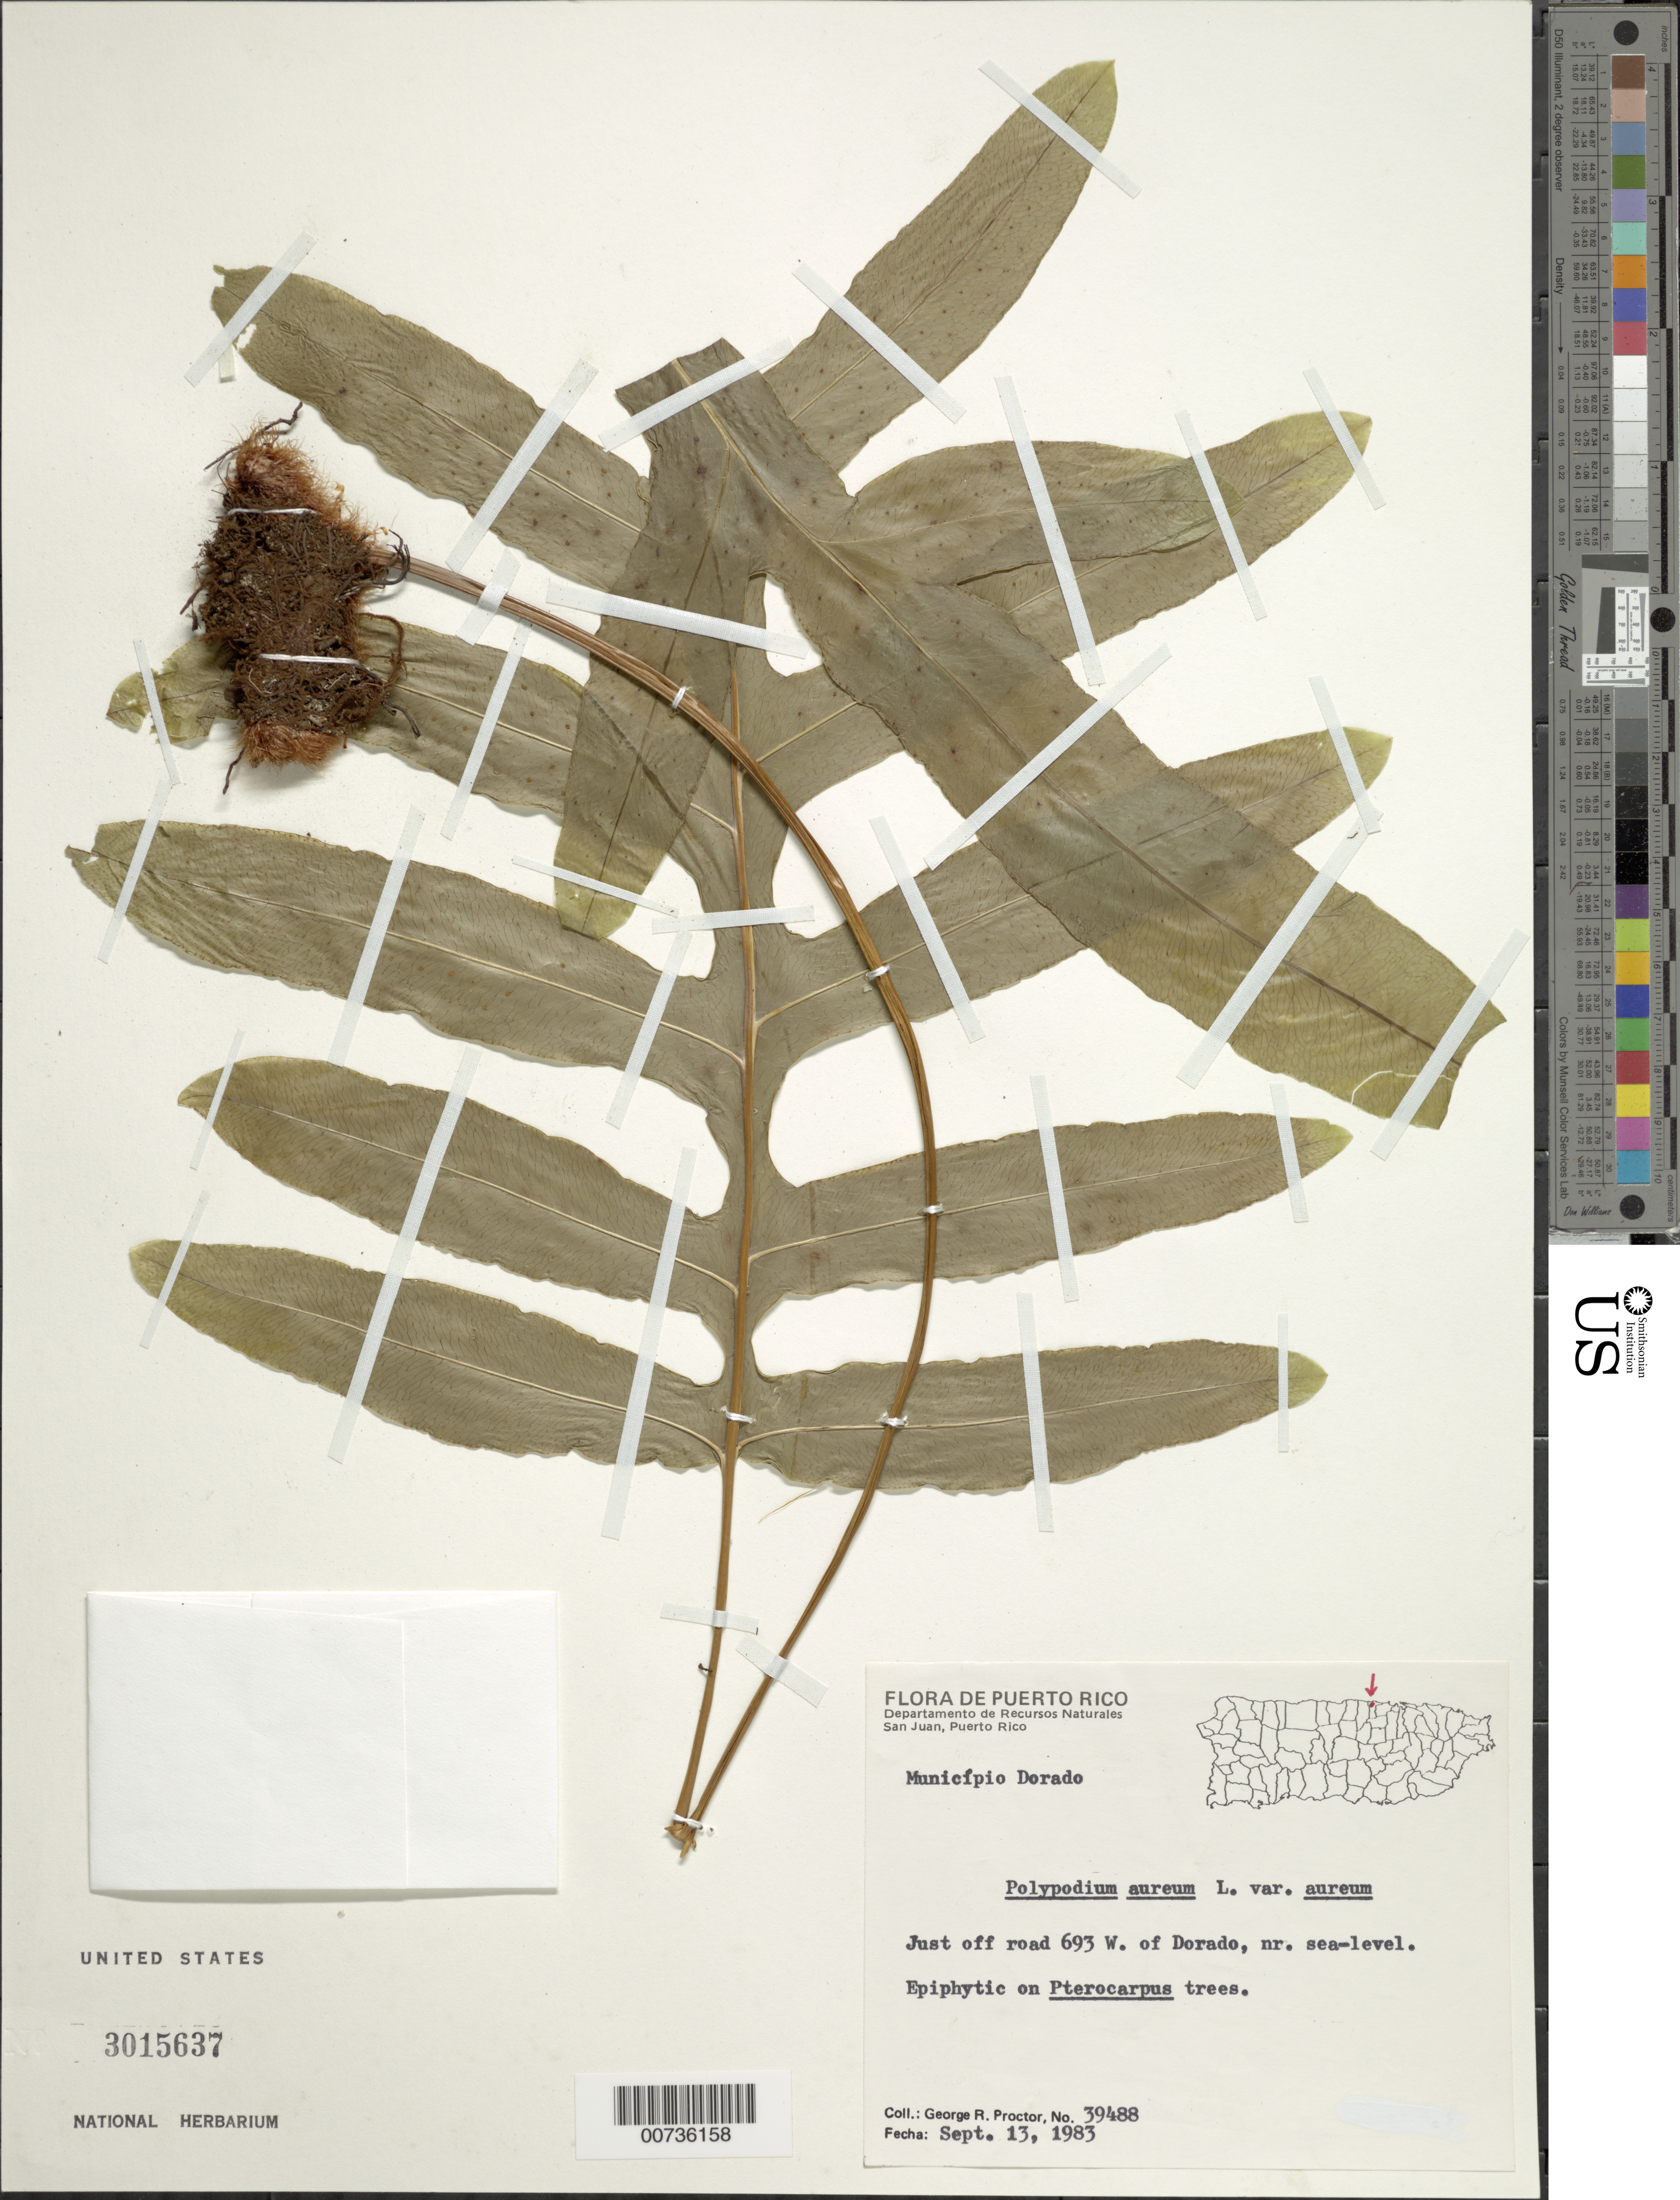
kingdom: Plantae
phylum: Tracheophyta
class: Polypodiopsida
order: Polypodiales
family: Polypodiaceae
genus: Phlebodium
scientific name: Phlebodium aureum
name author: (L.) J. Sm.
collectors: G. R. Proctor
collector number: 39488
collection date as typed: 13 Sep 1983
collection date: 1983-09-13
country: Puerto Rico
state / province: Dorado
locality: Just off road 693 W. of Dorado, near sea-level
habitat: Epiphytic on Pterocarpus trees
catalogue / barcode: US 3015637